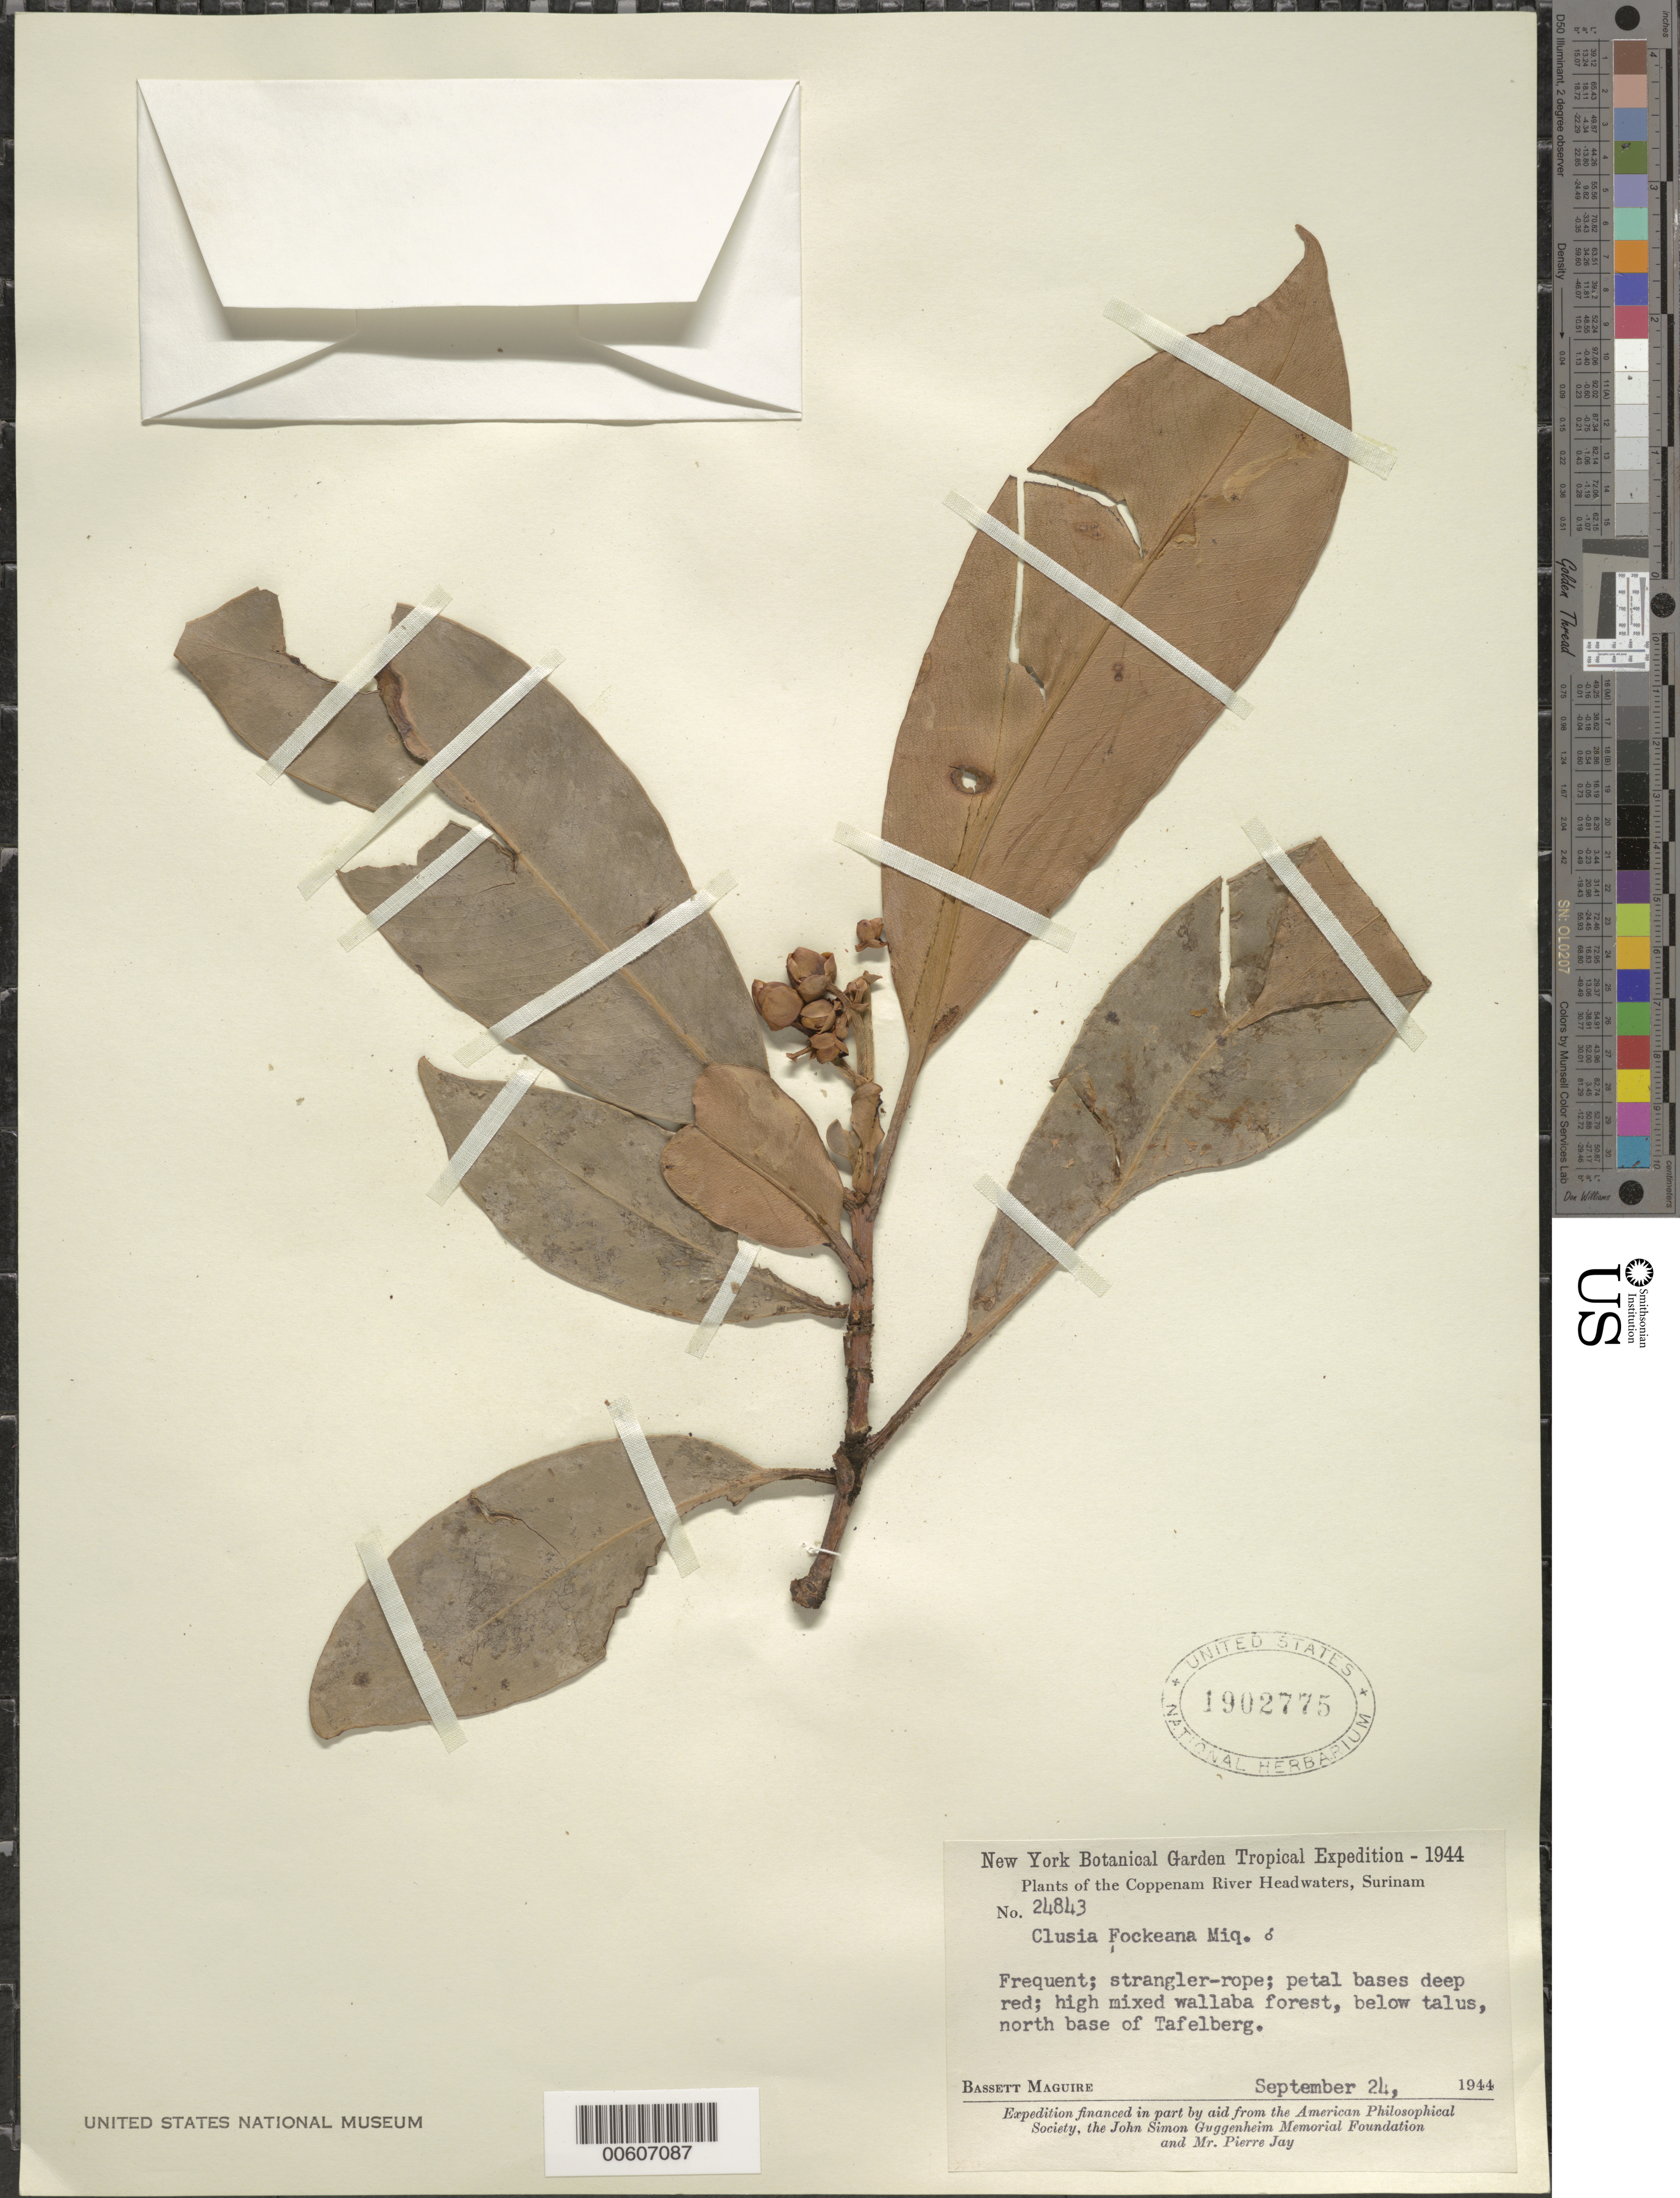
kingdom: Plantae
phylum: Tracheophyta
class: Magnoliopsida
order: Malpighiales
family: Clusiaceae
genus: Clusia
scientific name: Clusia fockeana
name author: Miq.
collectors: B. Maguire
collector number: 24843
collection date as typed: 24-Sep-44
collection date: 1944-09-24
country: Suriname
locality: Tafelberg (Table Mountain), talus base, north base of Tafelberg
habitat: High mixed Wallaba forest, below talus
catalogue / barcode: US 1902775